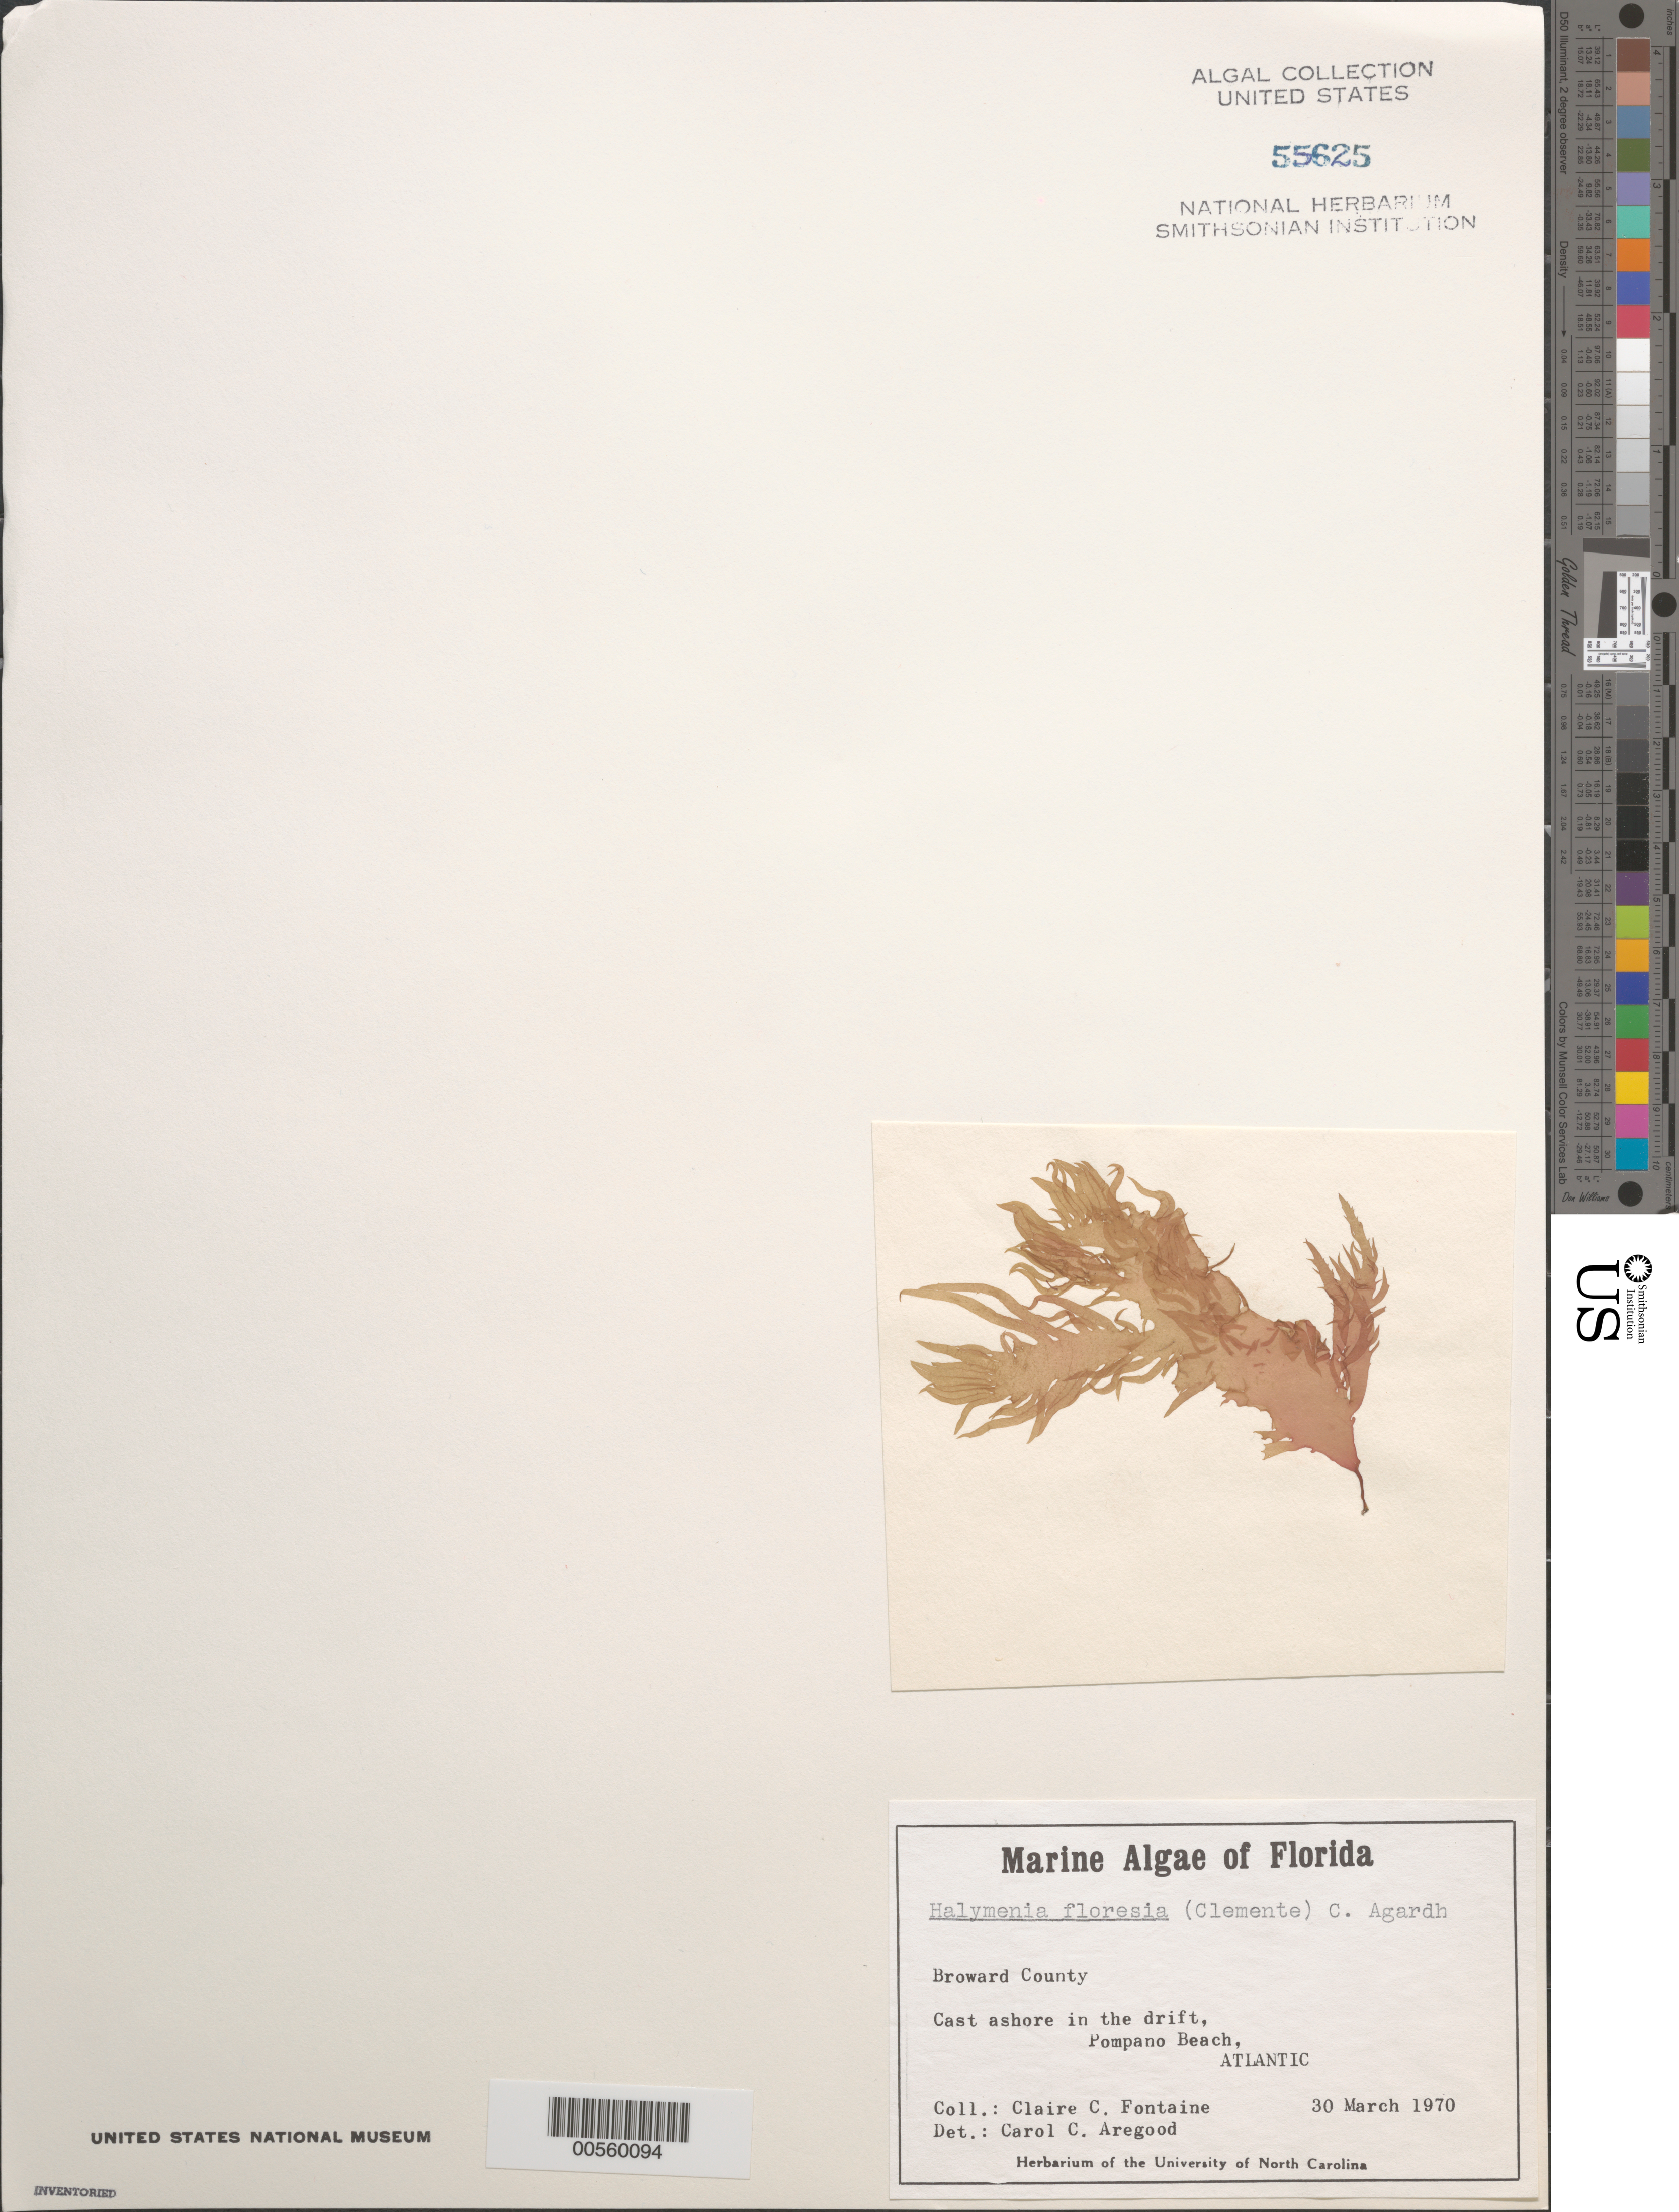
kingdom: Plantae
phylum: Rhodophyta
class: Florideophyceae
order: Halymeniales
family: Halymeniaceae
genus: Halymenia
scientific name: Halymenia floresii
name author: (Clemente) C. Agardh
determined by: Aregood, C. C.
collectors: C. Fontaine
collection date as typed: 30 Mar 1970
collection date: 1970-03-30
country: United States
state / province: Florida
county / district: Broward County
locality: Pompano Beach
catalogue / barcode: US 55625